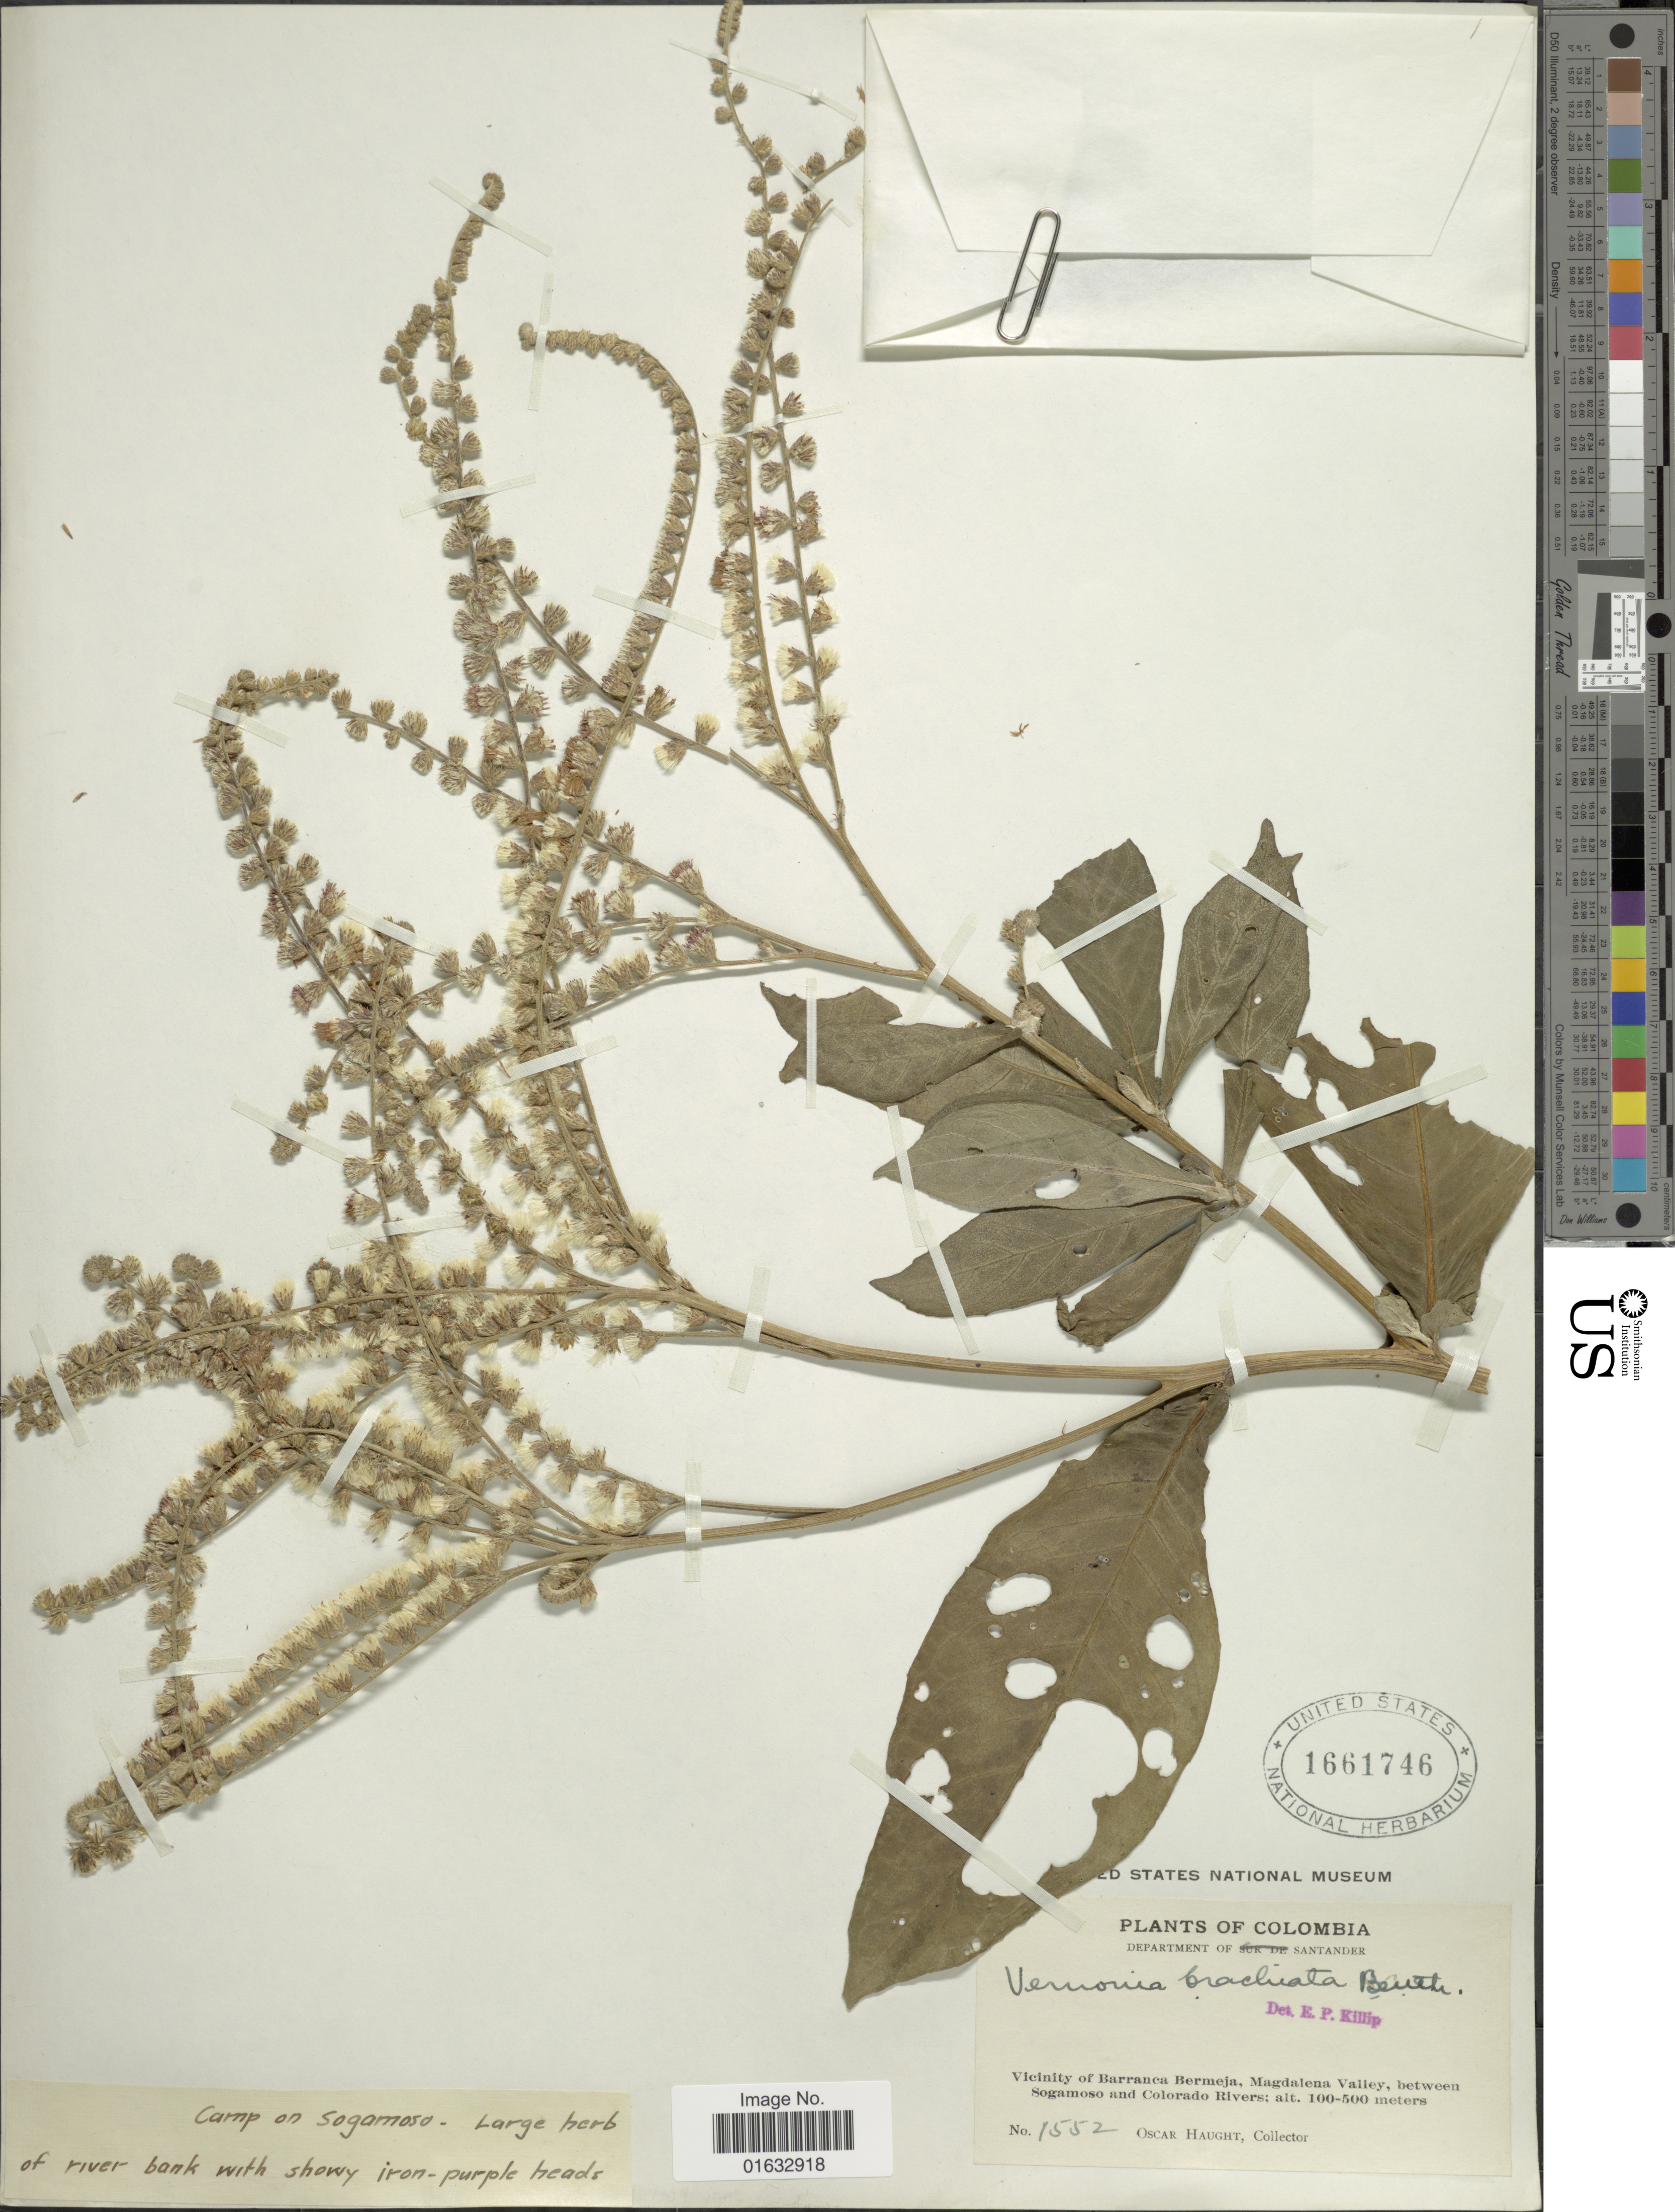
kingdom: Plantae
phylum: Tracheophyta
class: Magnoliopsida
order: Asterales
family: Asteraceae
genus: Eirmocephala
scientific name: Eirmocephala brachiata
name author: (Benth.) H. Rob.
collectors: O. L. Haught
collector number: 1552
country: Colombia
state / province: Santander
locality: Department of Santander. Vicinity of Barranca Bermeja, Magdalena Valley, between Sogamoso and Colorado Rivers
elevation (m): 100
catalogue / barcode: US 1661746